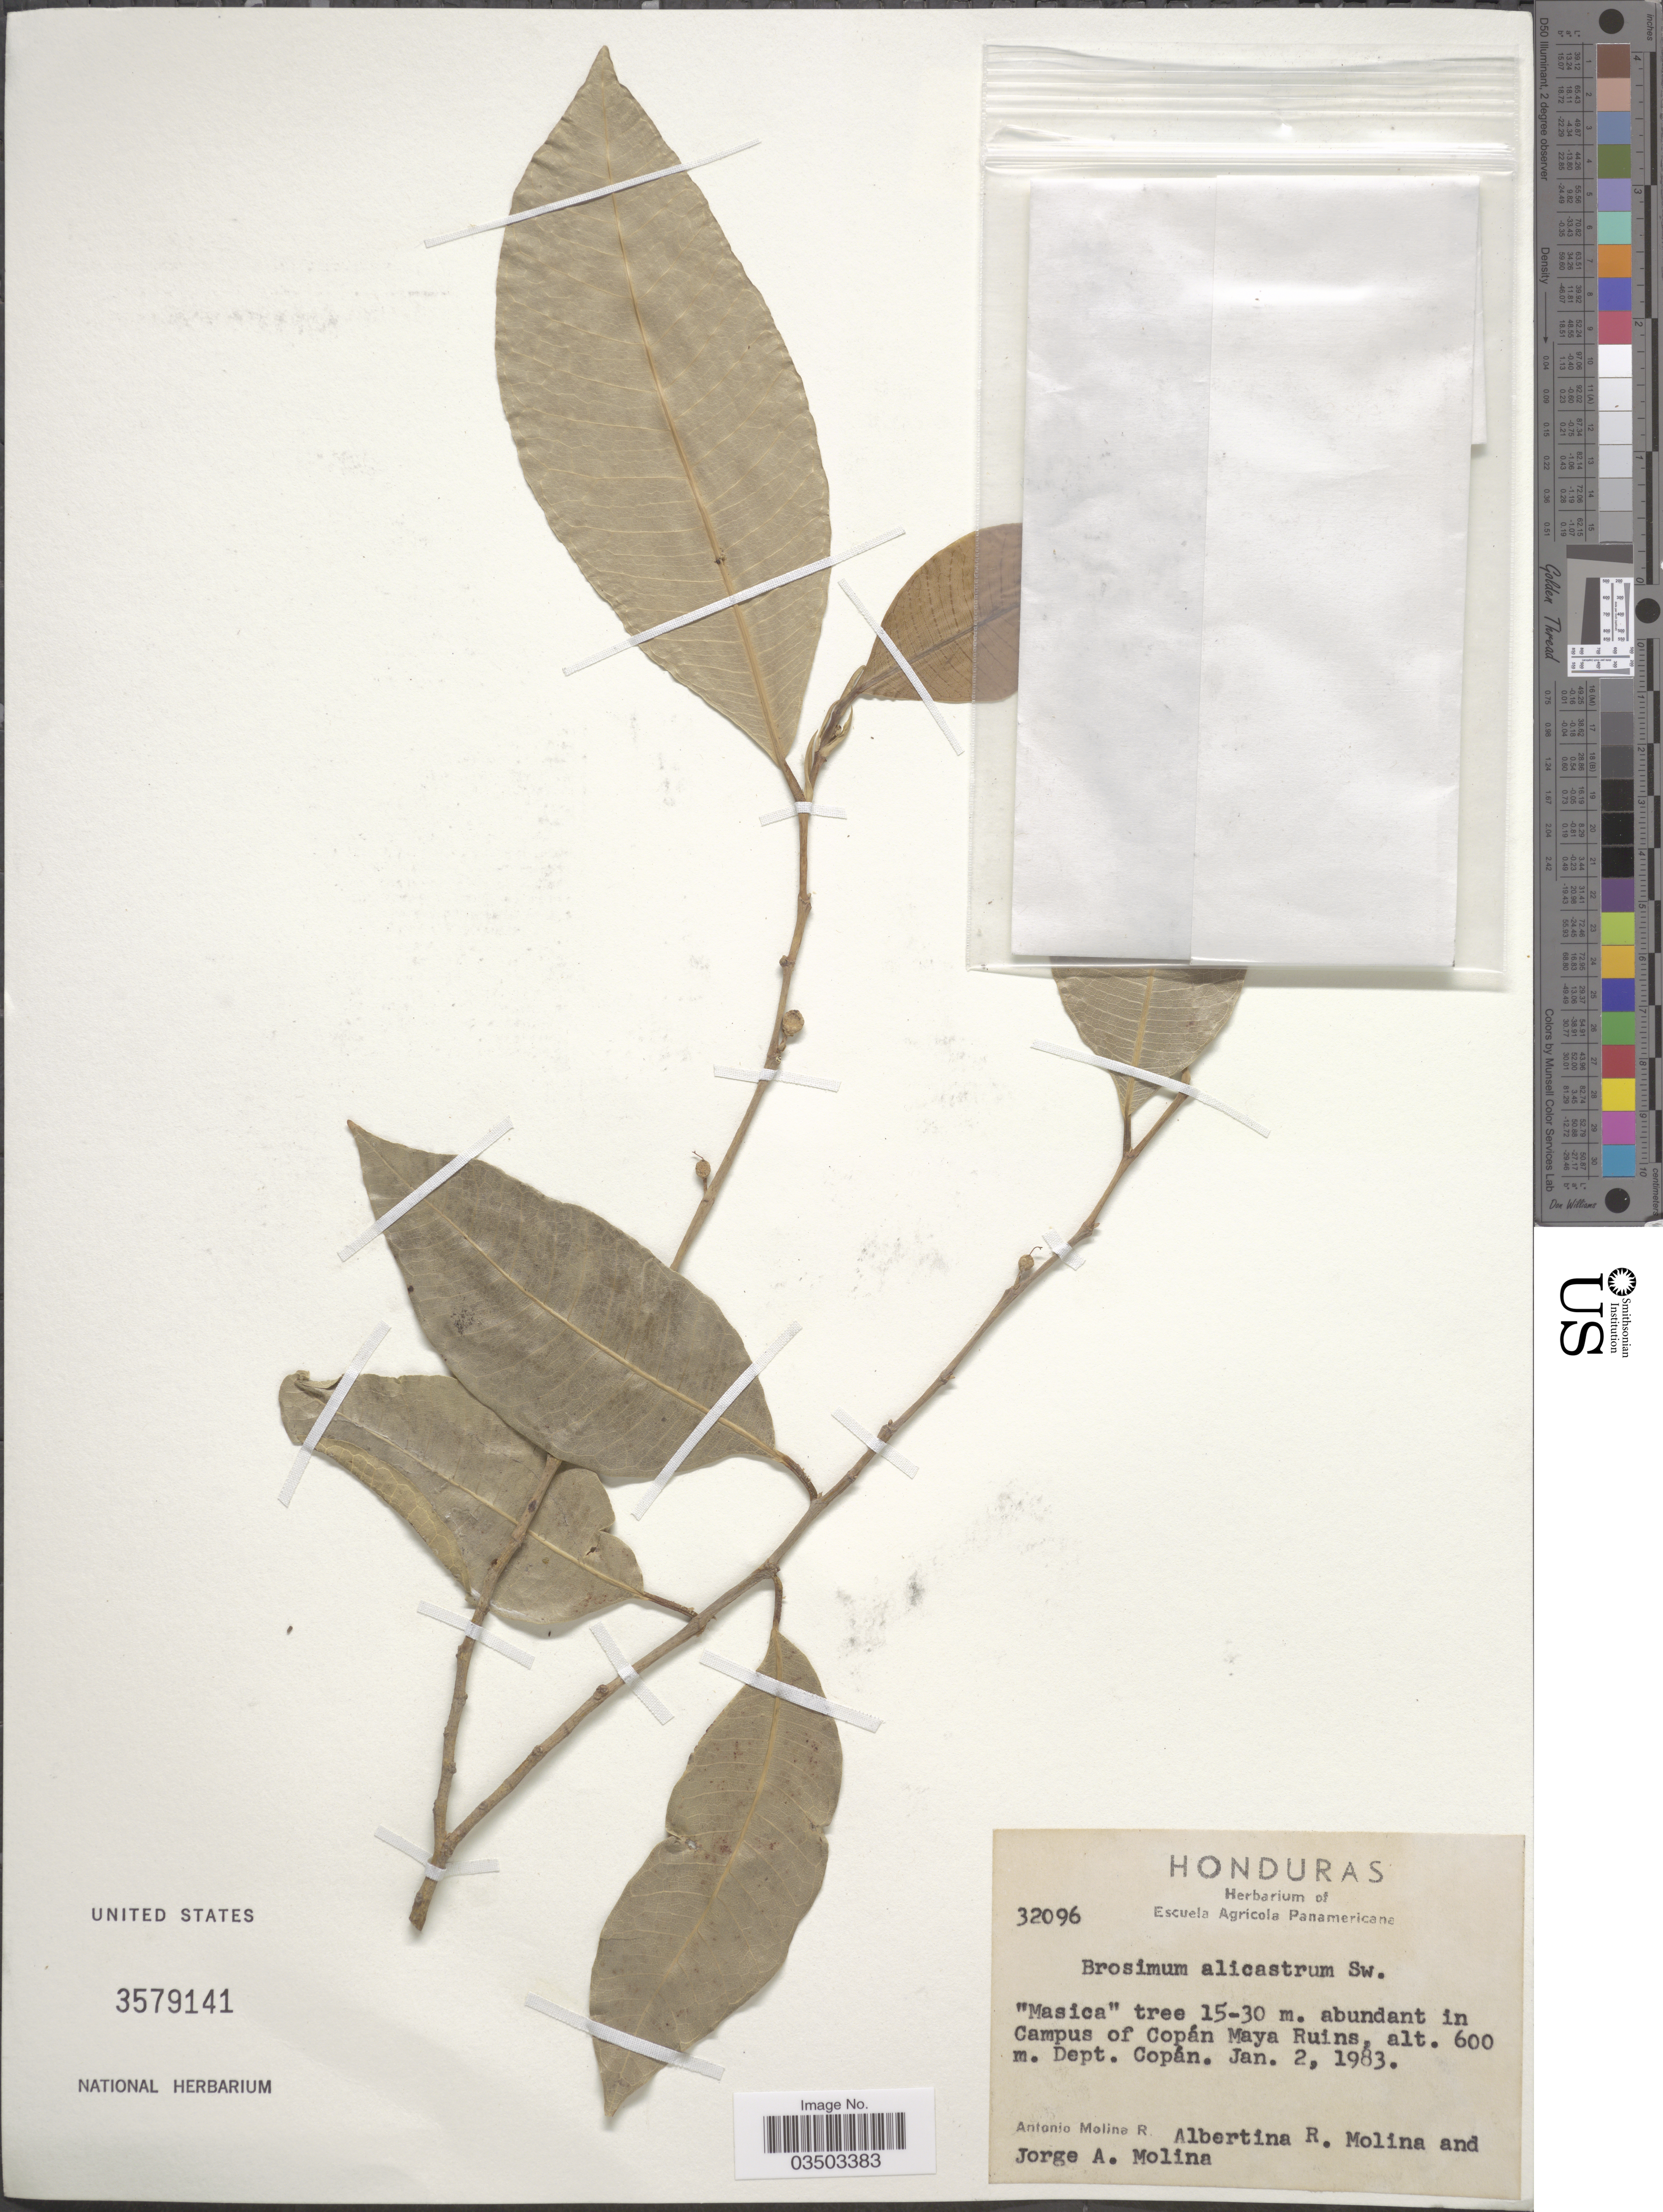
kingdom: Plantae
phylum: Tracheophyta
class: Magnoliopsida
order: Rosales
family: Moraceae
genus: Brosimum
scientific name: Brosimum alicastrum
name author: Sw.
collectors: A. Molina R., A. R. Molina & J. A. Molina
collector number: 32096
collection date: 1983-01-02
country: Honduras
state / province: Copan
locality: Abundant in Campus of Copán Maya Ruins.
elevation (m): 600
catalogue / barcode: US 3579141